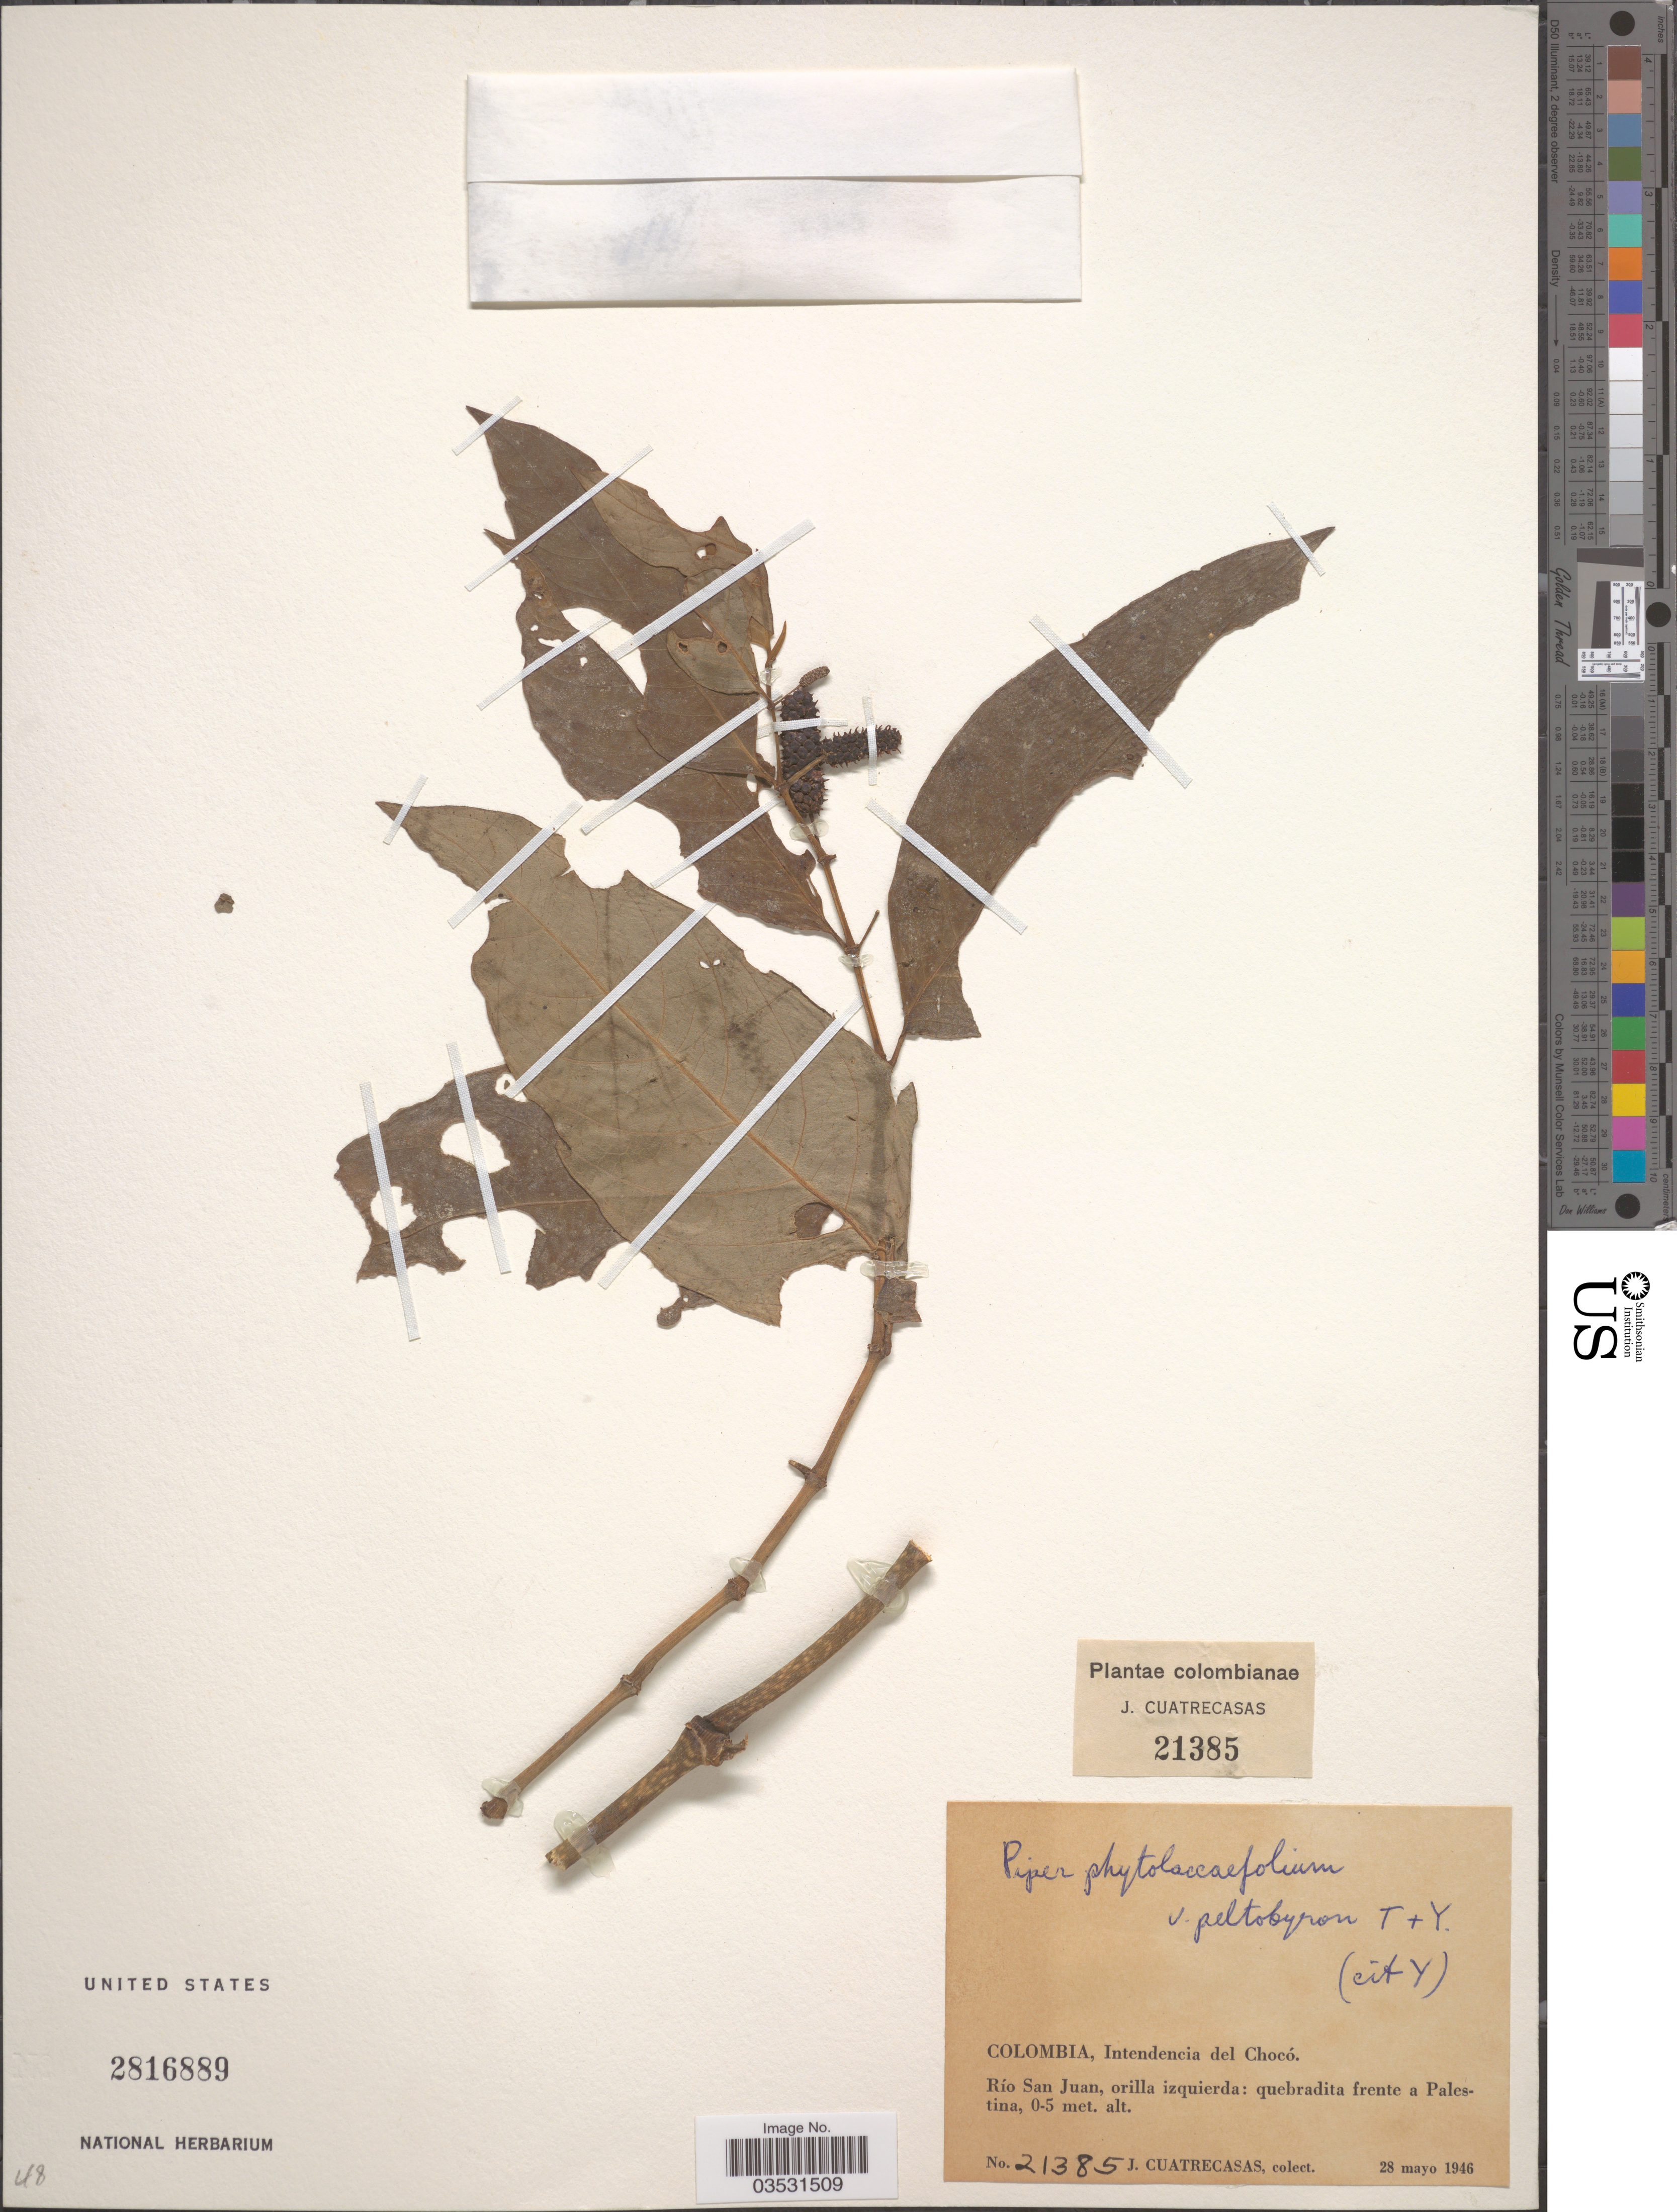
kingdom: Plantae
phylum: Tracheophyta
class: Magnoliopsida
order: Piperales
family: Piperaceae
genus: Piper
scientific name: Piper phytolaccifolium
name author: Opiz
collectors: J. Cuatrecasas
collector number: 21385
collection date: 1946-05-28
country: Colombia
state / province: Chocó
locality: Intendencia del Chocó. Río San Juan, orilla izquierda: quebradita frente a Palestina.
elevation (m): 0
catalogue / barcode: US 2816889